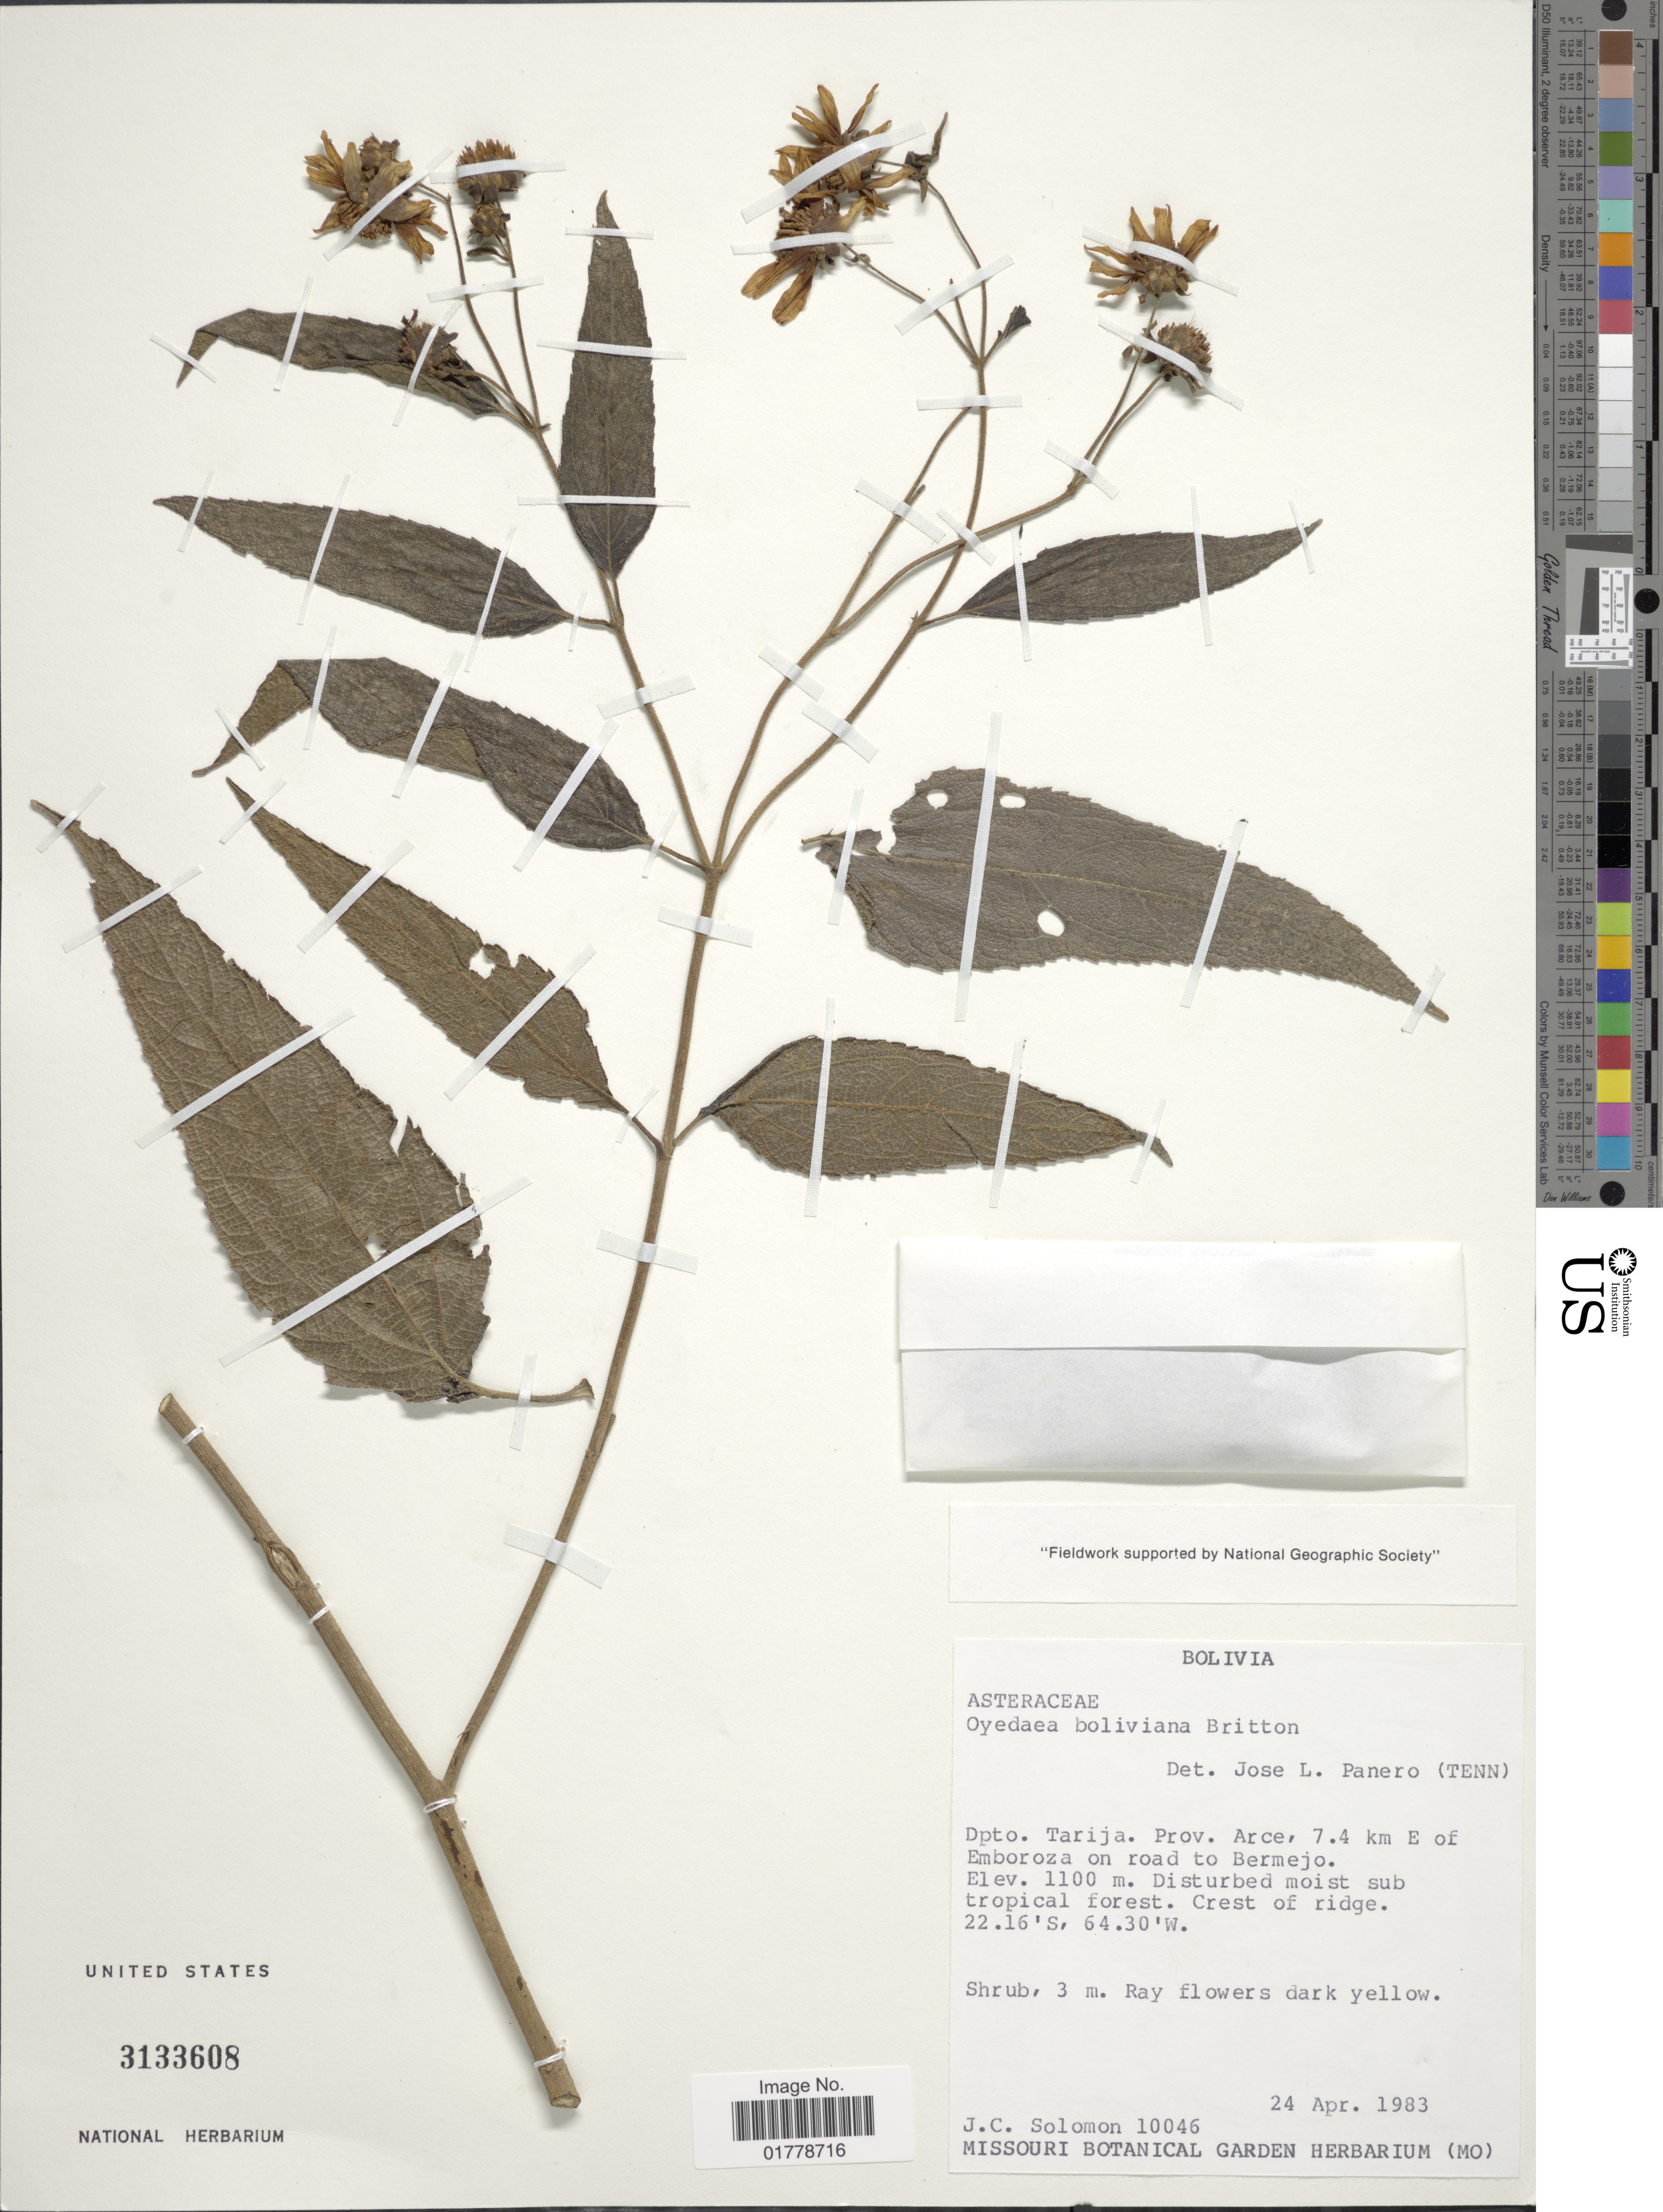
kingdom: Plantae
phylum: Tracheophyta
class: Magnoliopsida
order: Asterales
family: Asteraceae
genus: Oyedaea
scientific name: Oyedaea boliviana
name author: Britton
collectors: J. C. Solomon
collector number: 10046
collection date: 1983-04-24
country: Bolivia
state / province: Tarija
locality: Dpto. Tarija. Prov. Arce, 7.4 km E of Emboroza on road to Bermejo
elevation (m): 1100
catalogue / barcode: US 3133608